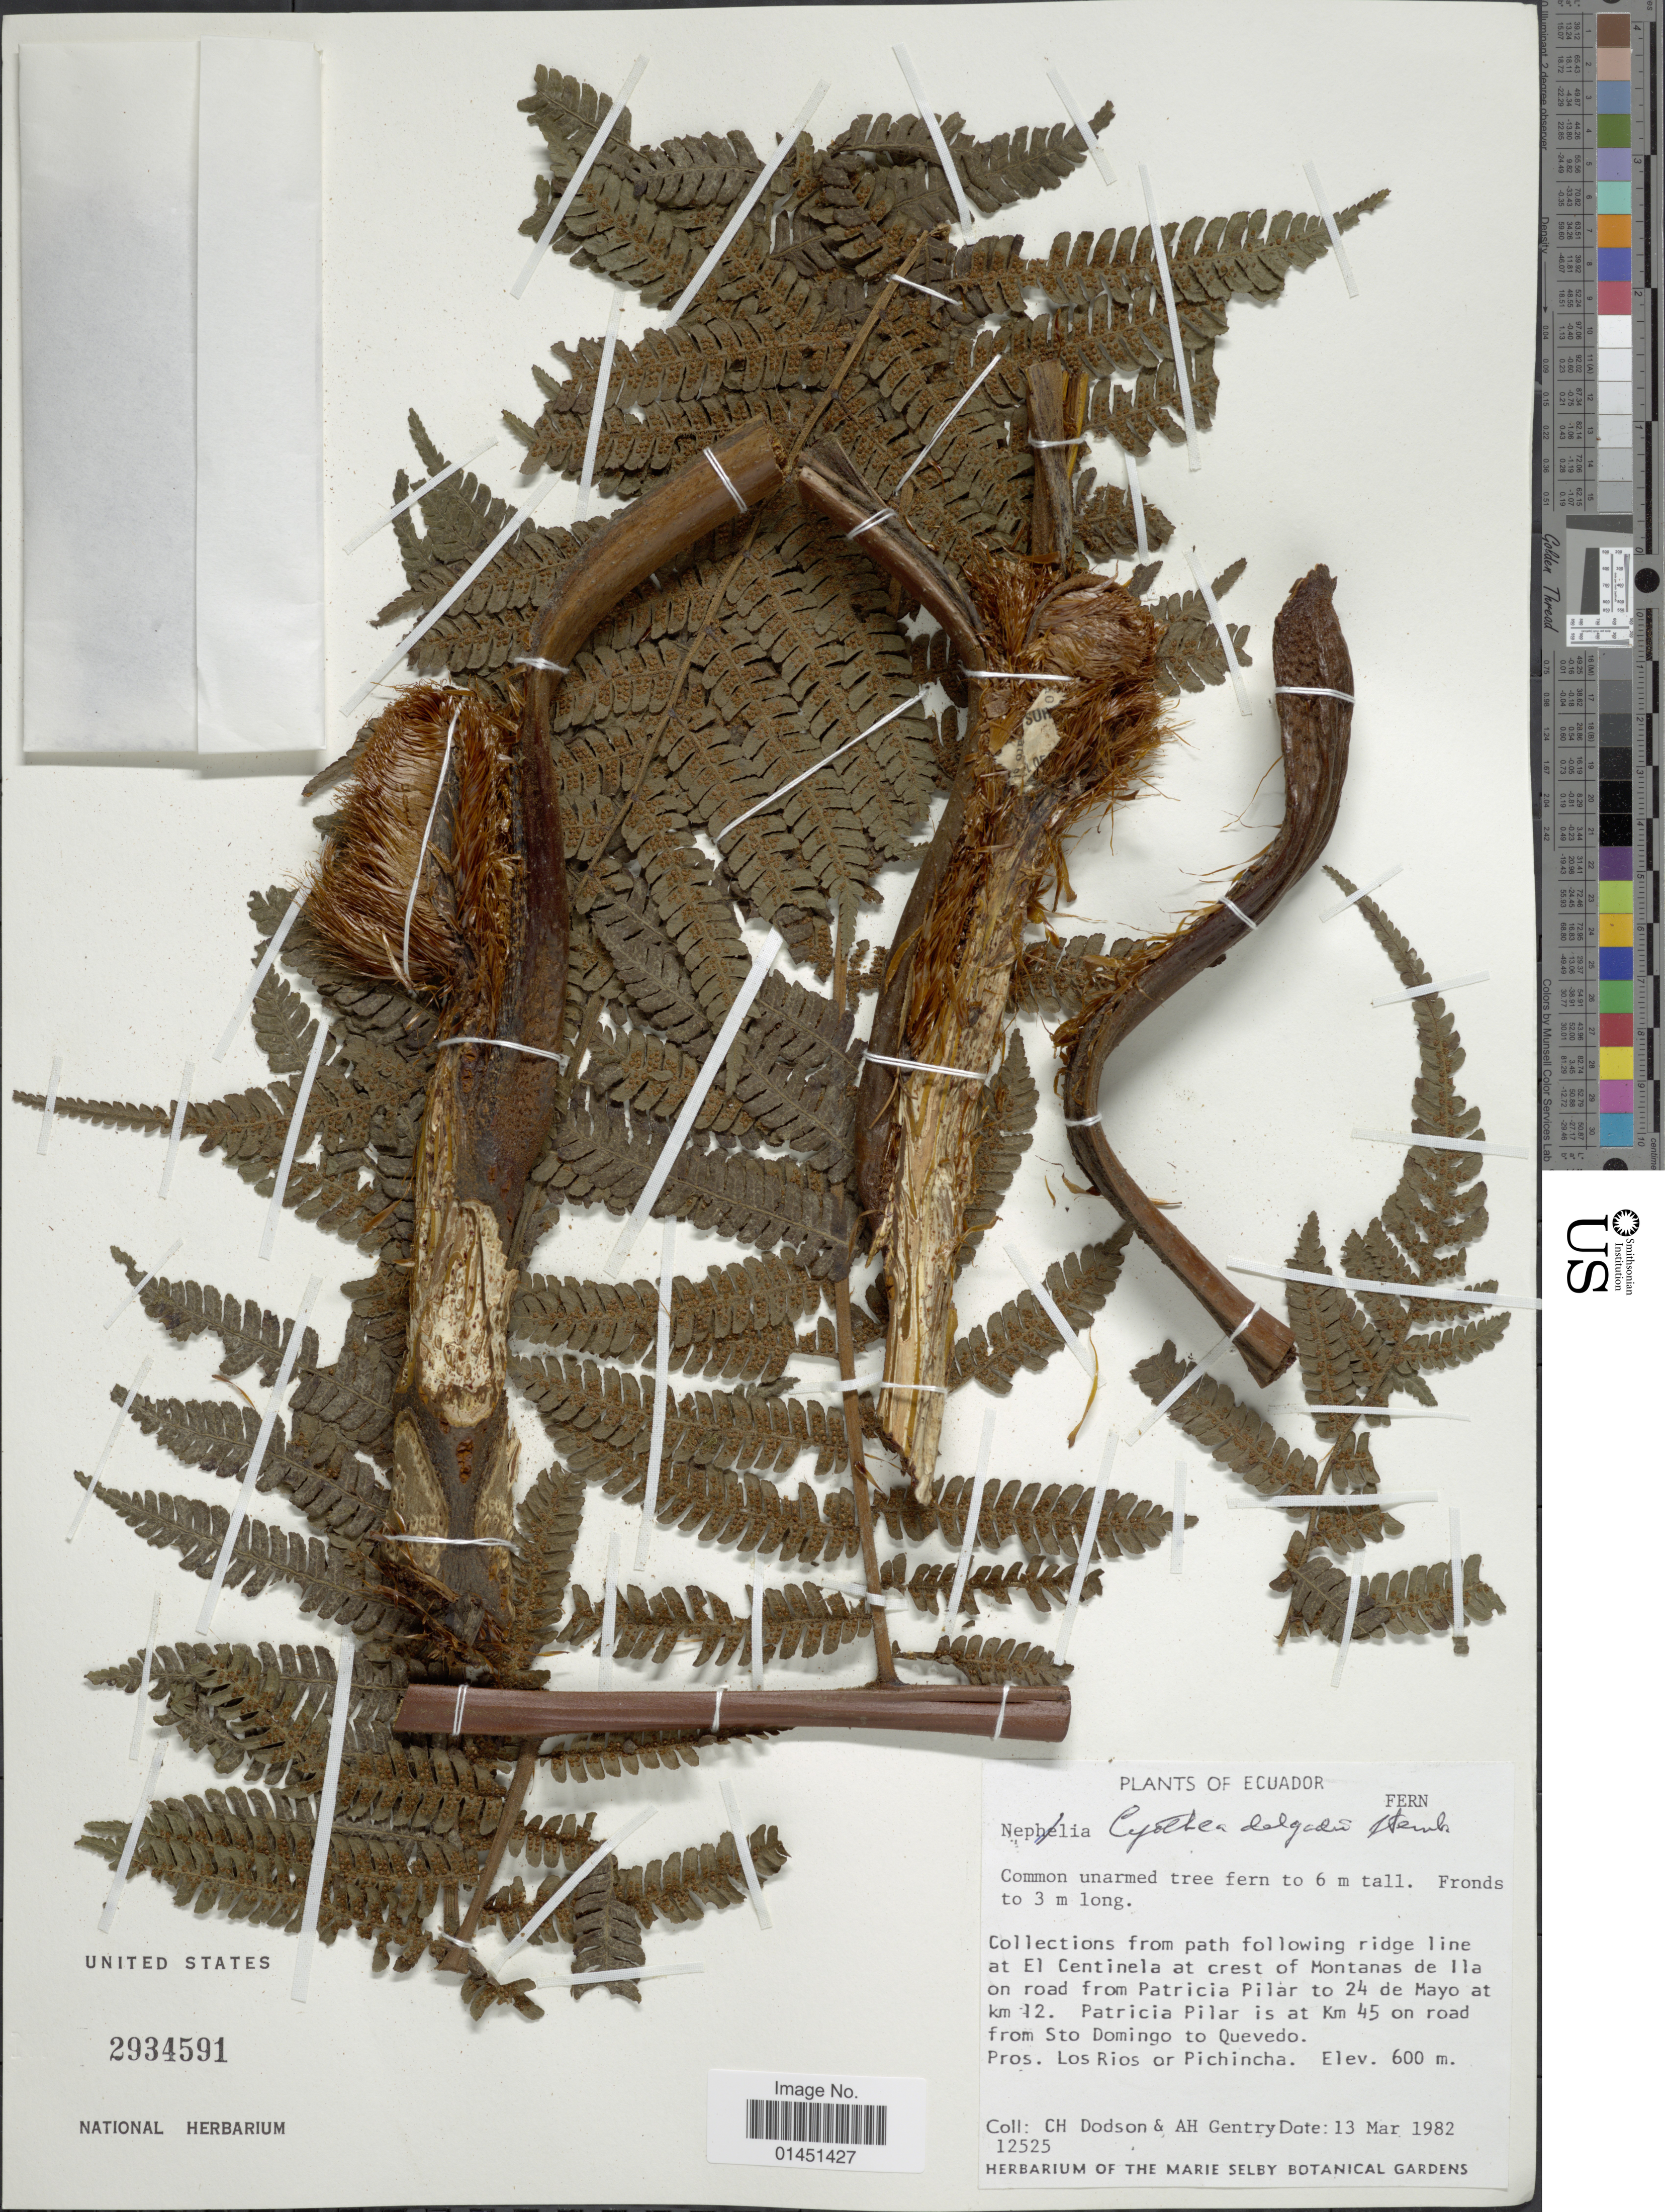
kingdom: Plantae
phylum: Tracheophyta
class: Polypodiopsida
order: Cyatheales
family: Cyatheaceae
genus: Cyathea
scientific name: Cyathea delgadii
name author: Pohl ex Sternb.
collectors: C. H. Dodson & A. H. Gentry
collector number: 12525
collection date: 1982-03-13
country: Ecuador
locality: ridge line at El Centinela at crest of Montanas de Ila on road from Patricia Pilar to 24 de Mayo at km 12. Patricia Pilar is at km 45 on road from Sto Domingo to Quevedo. Pros. Los Rios or Pichincha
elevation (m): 600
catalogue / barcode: US 2934591